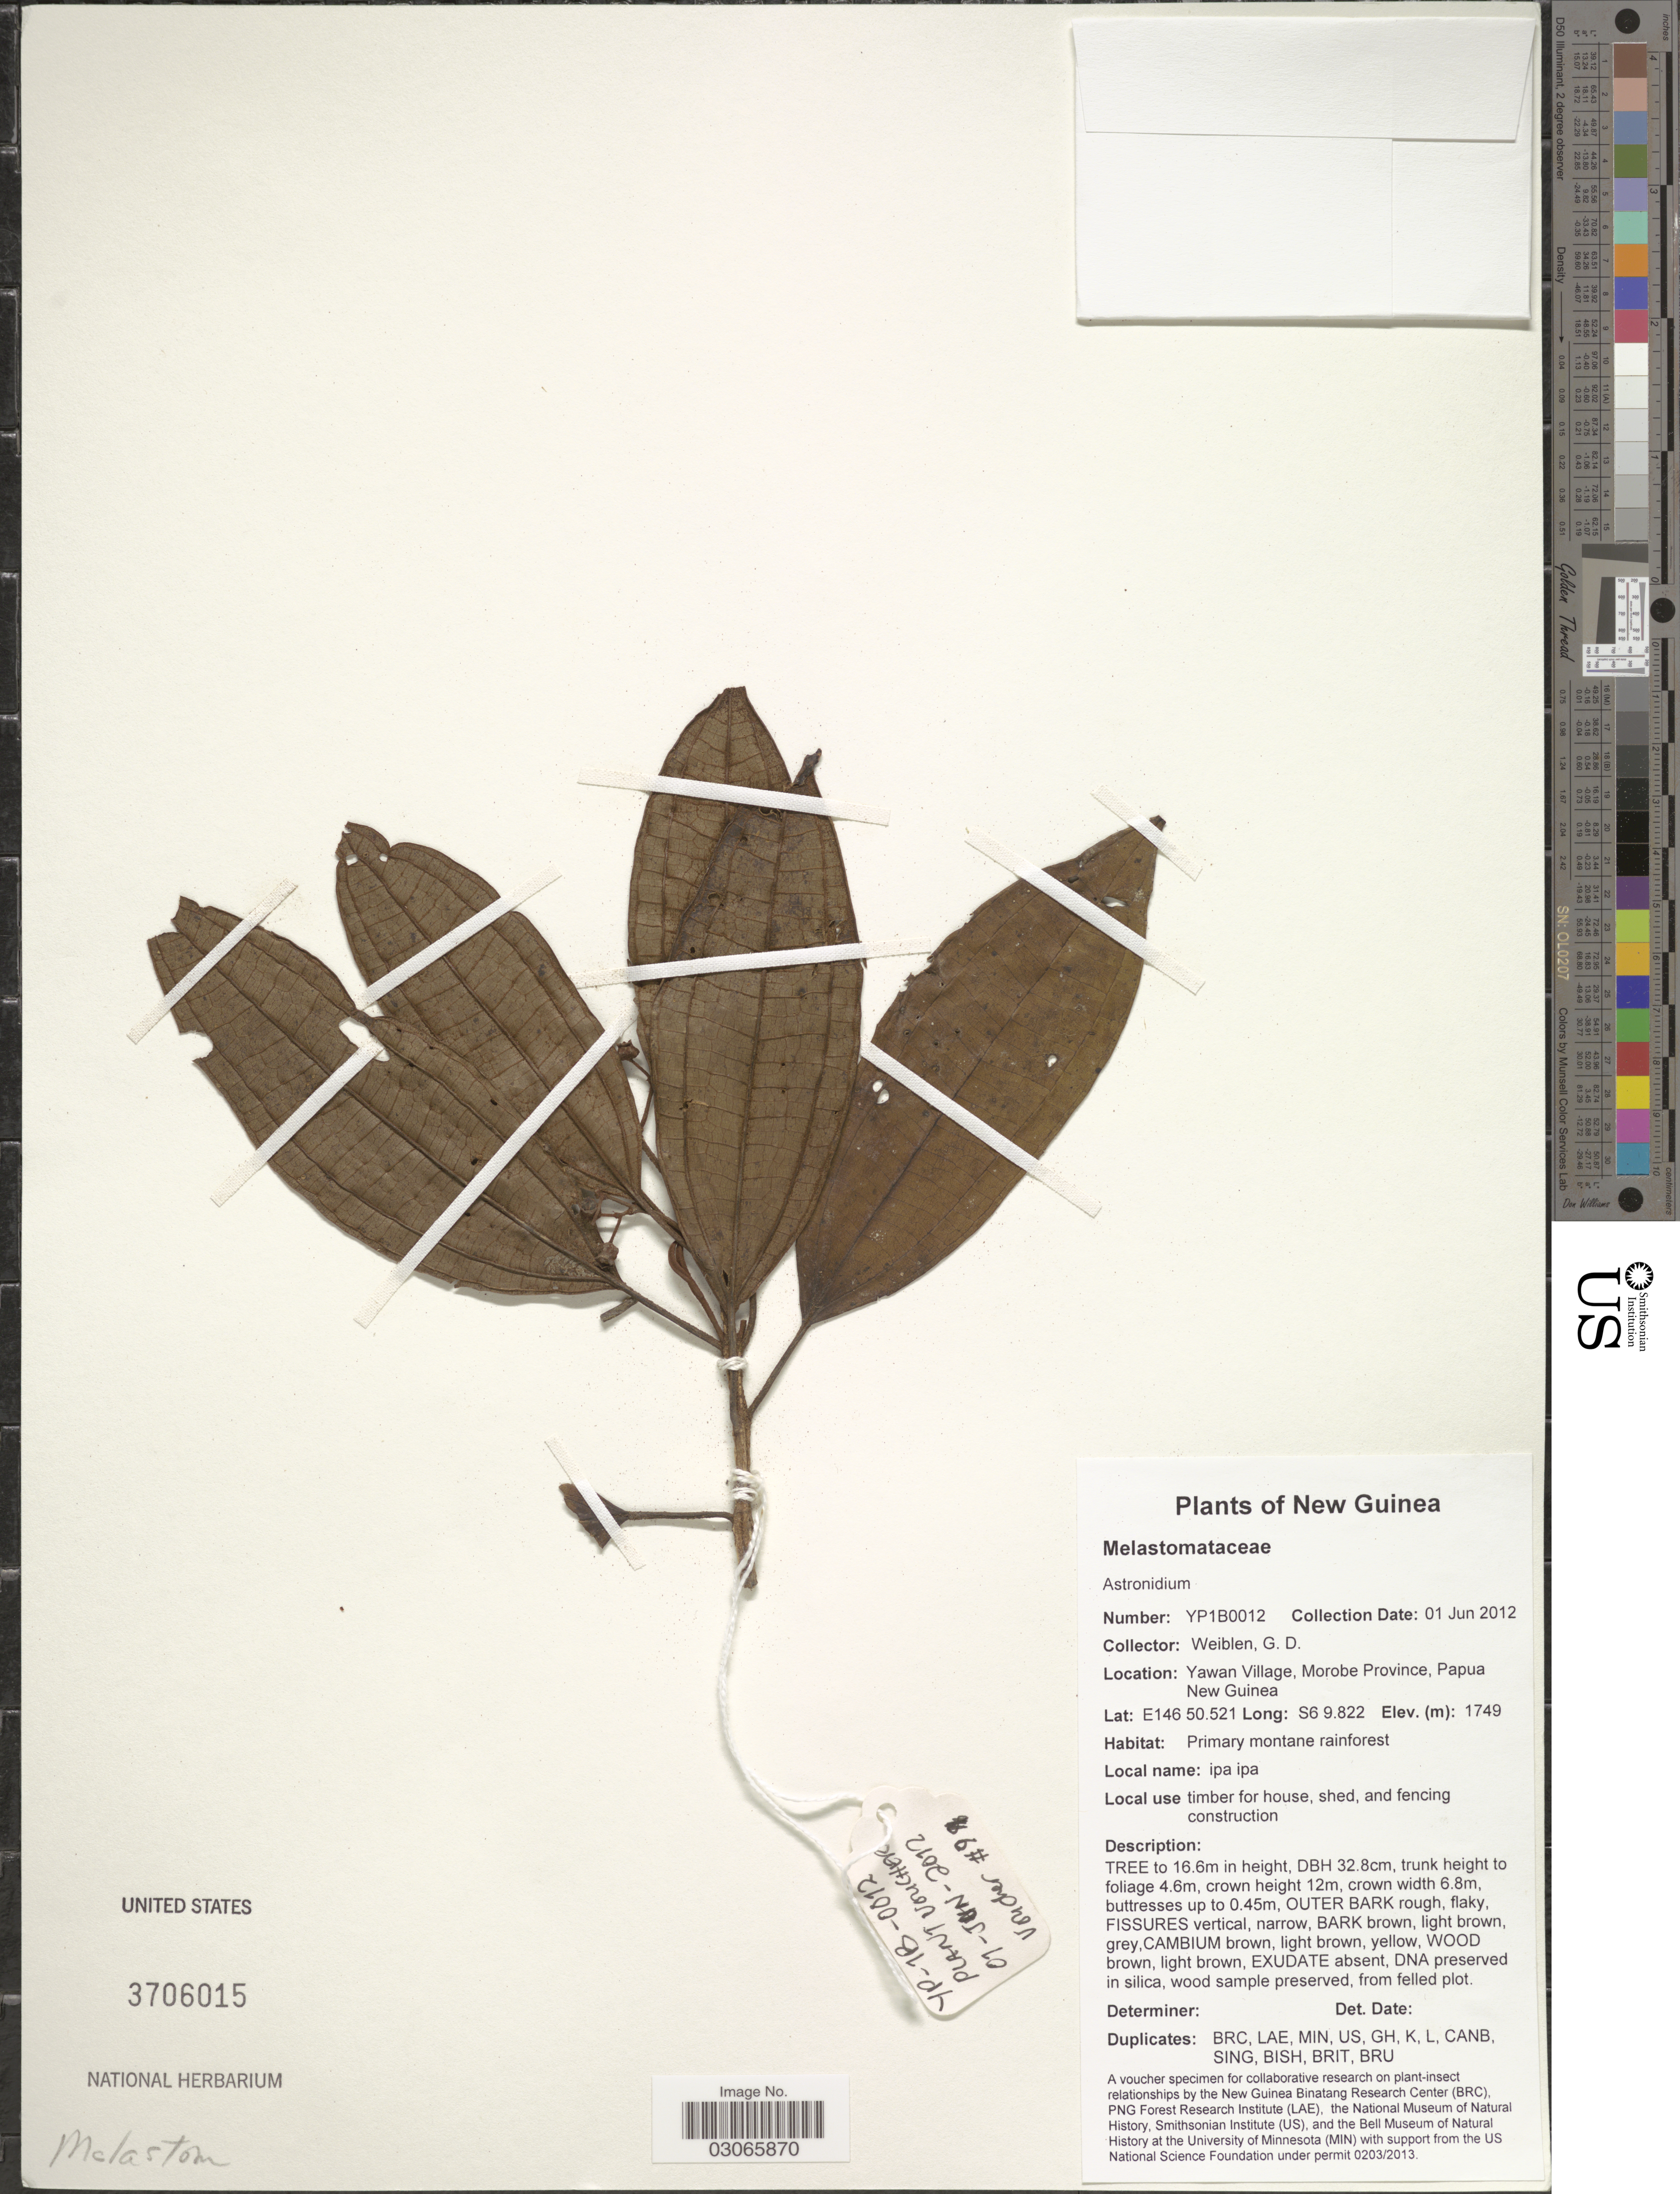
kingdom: Plantae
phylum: Tracheophyta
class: Magnoliopsida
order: Myrtales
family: Melastomataceae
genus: Astronidium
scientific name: Astronidium sp.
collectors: G. D. Weiblen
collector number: YP1B0012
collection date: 2012-06-01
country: Papua New Guinea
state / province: Morobe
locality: New Guinea. Yawan Village.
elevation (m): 1749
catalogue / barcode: US 3706015